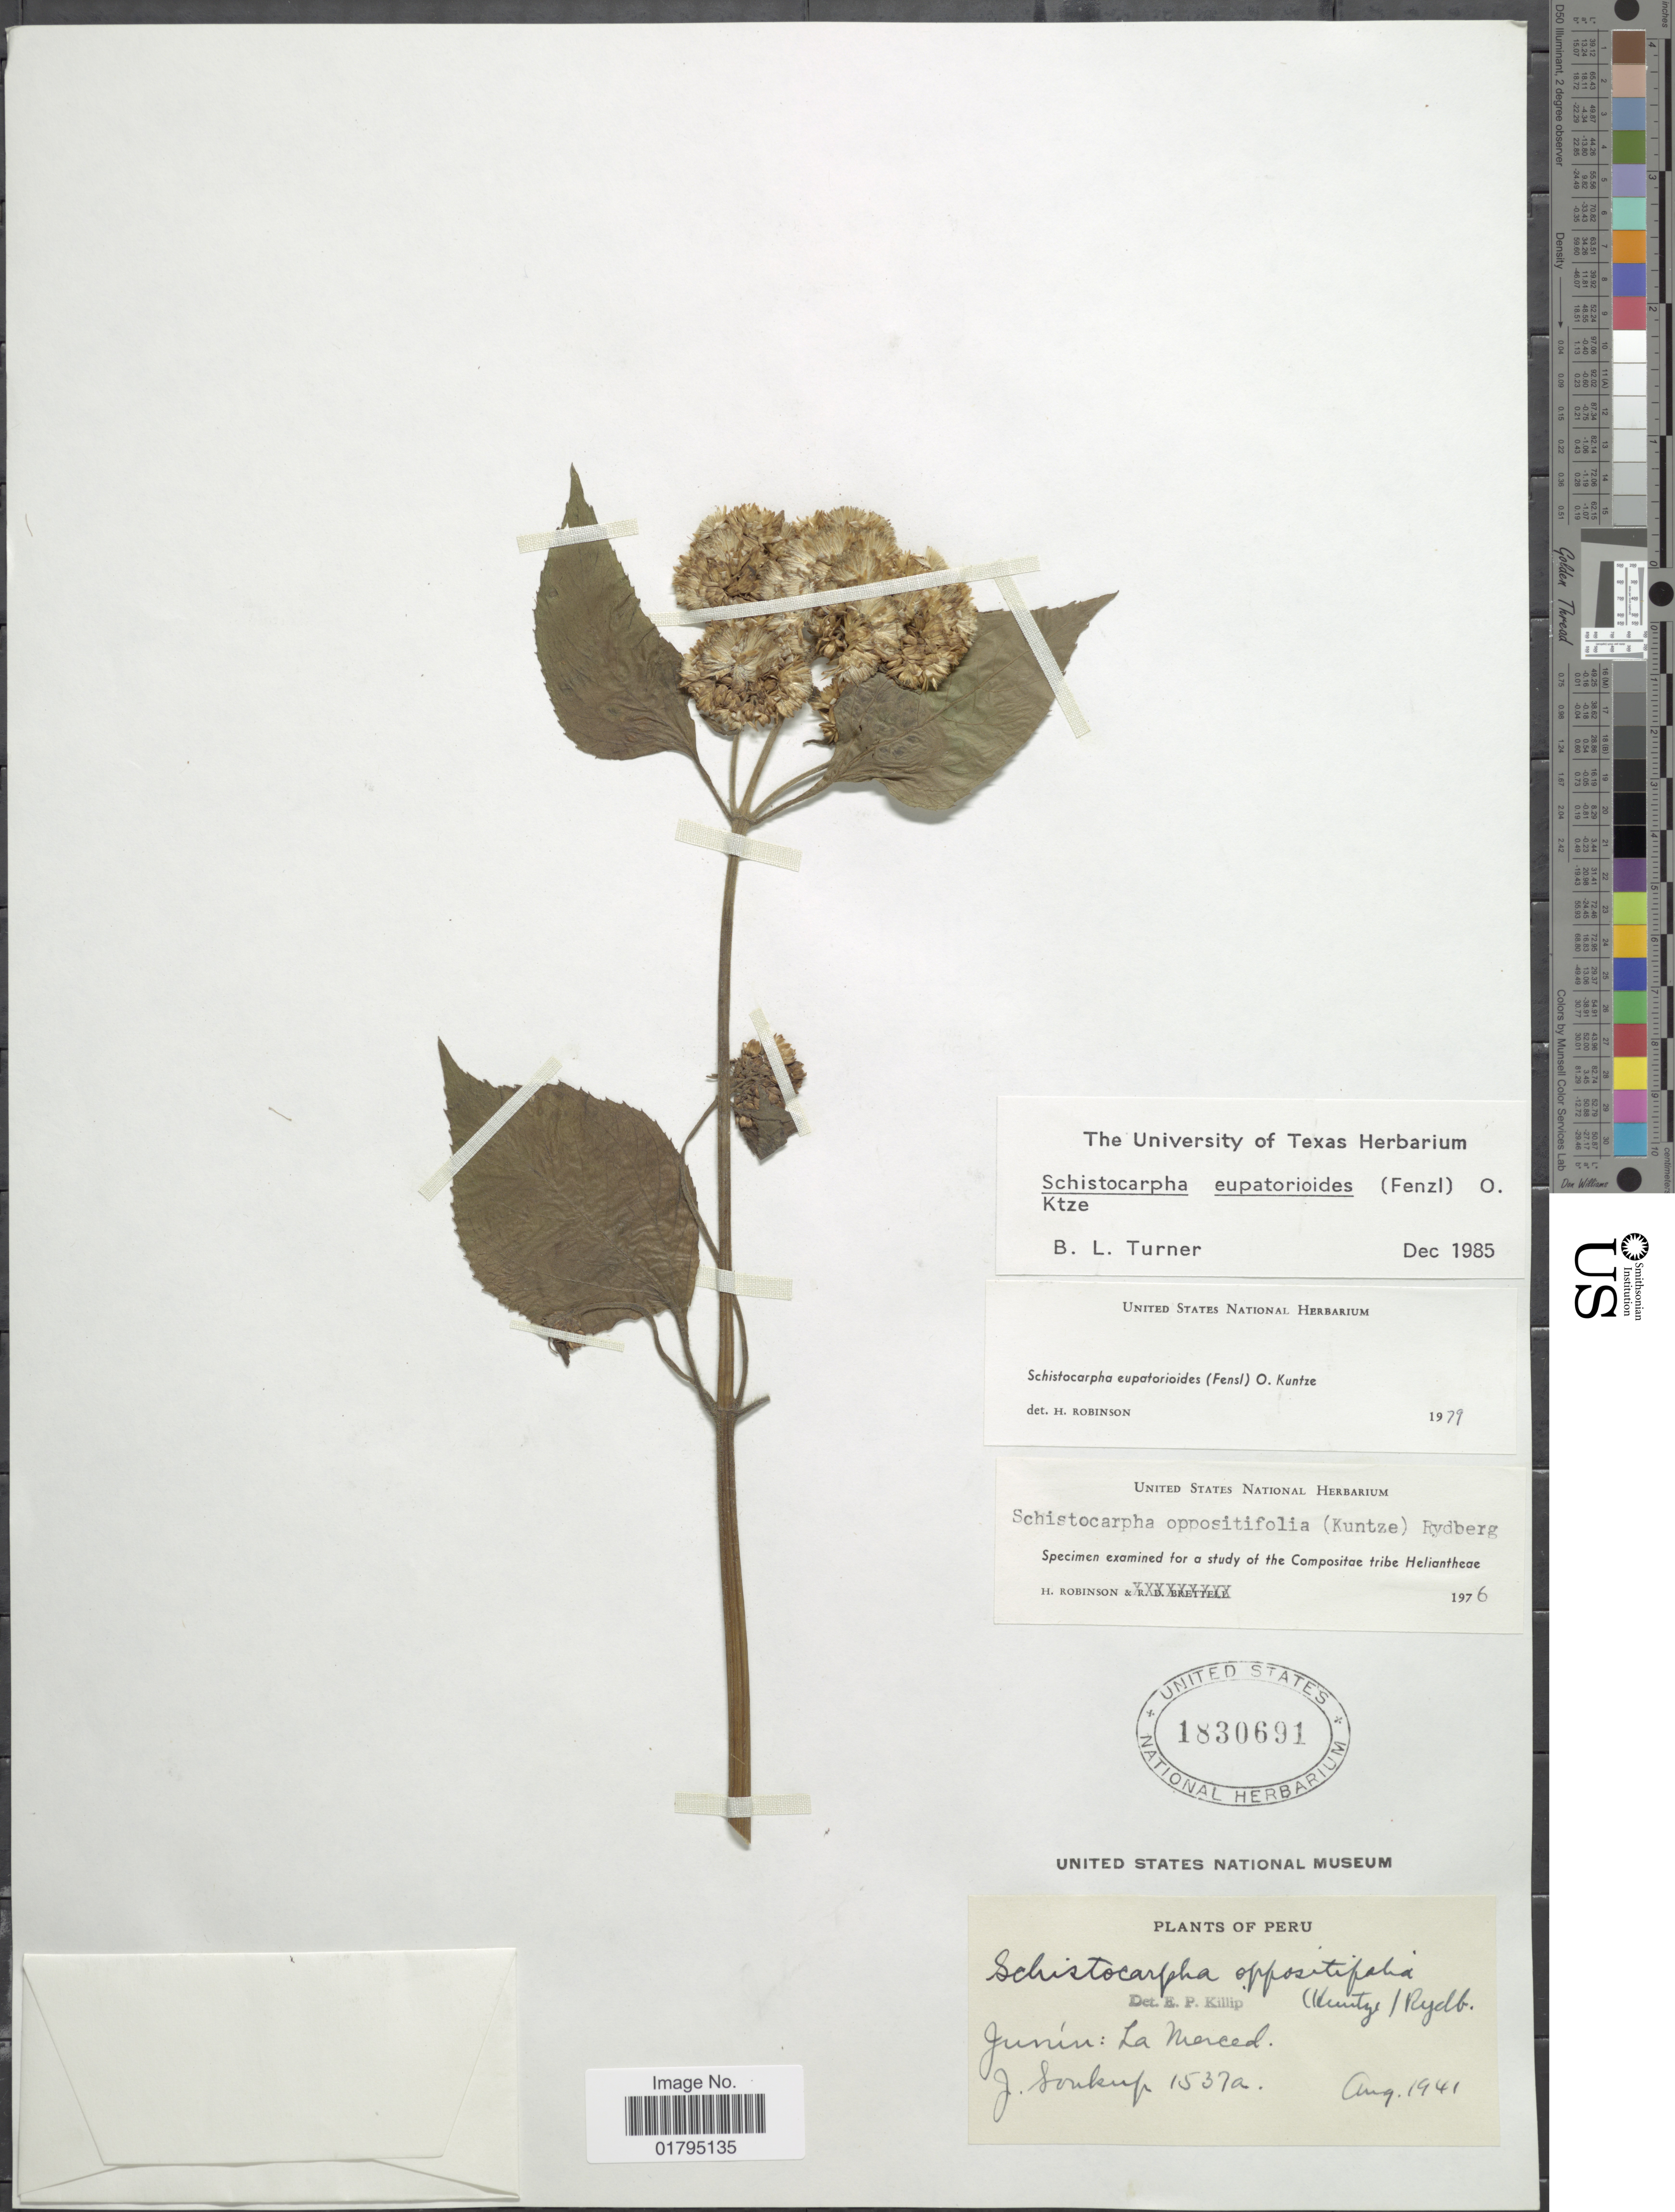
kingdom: Plantae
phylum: Tracheophyta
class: Magnoliopsida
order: Asterales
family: Asteraceae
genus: Schistocarpha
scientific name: Schistocarpha eupatorioides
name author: (Fenzl) Kuntze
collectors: J. Soukup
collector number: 1537a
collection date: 1941-08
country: Peru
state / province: Junín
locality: Junin: La Merced.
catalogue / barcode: US 1830691